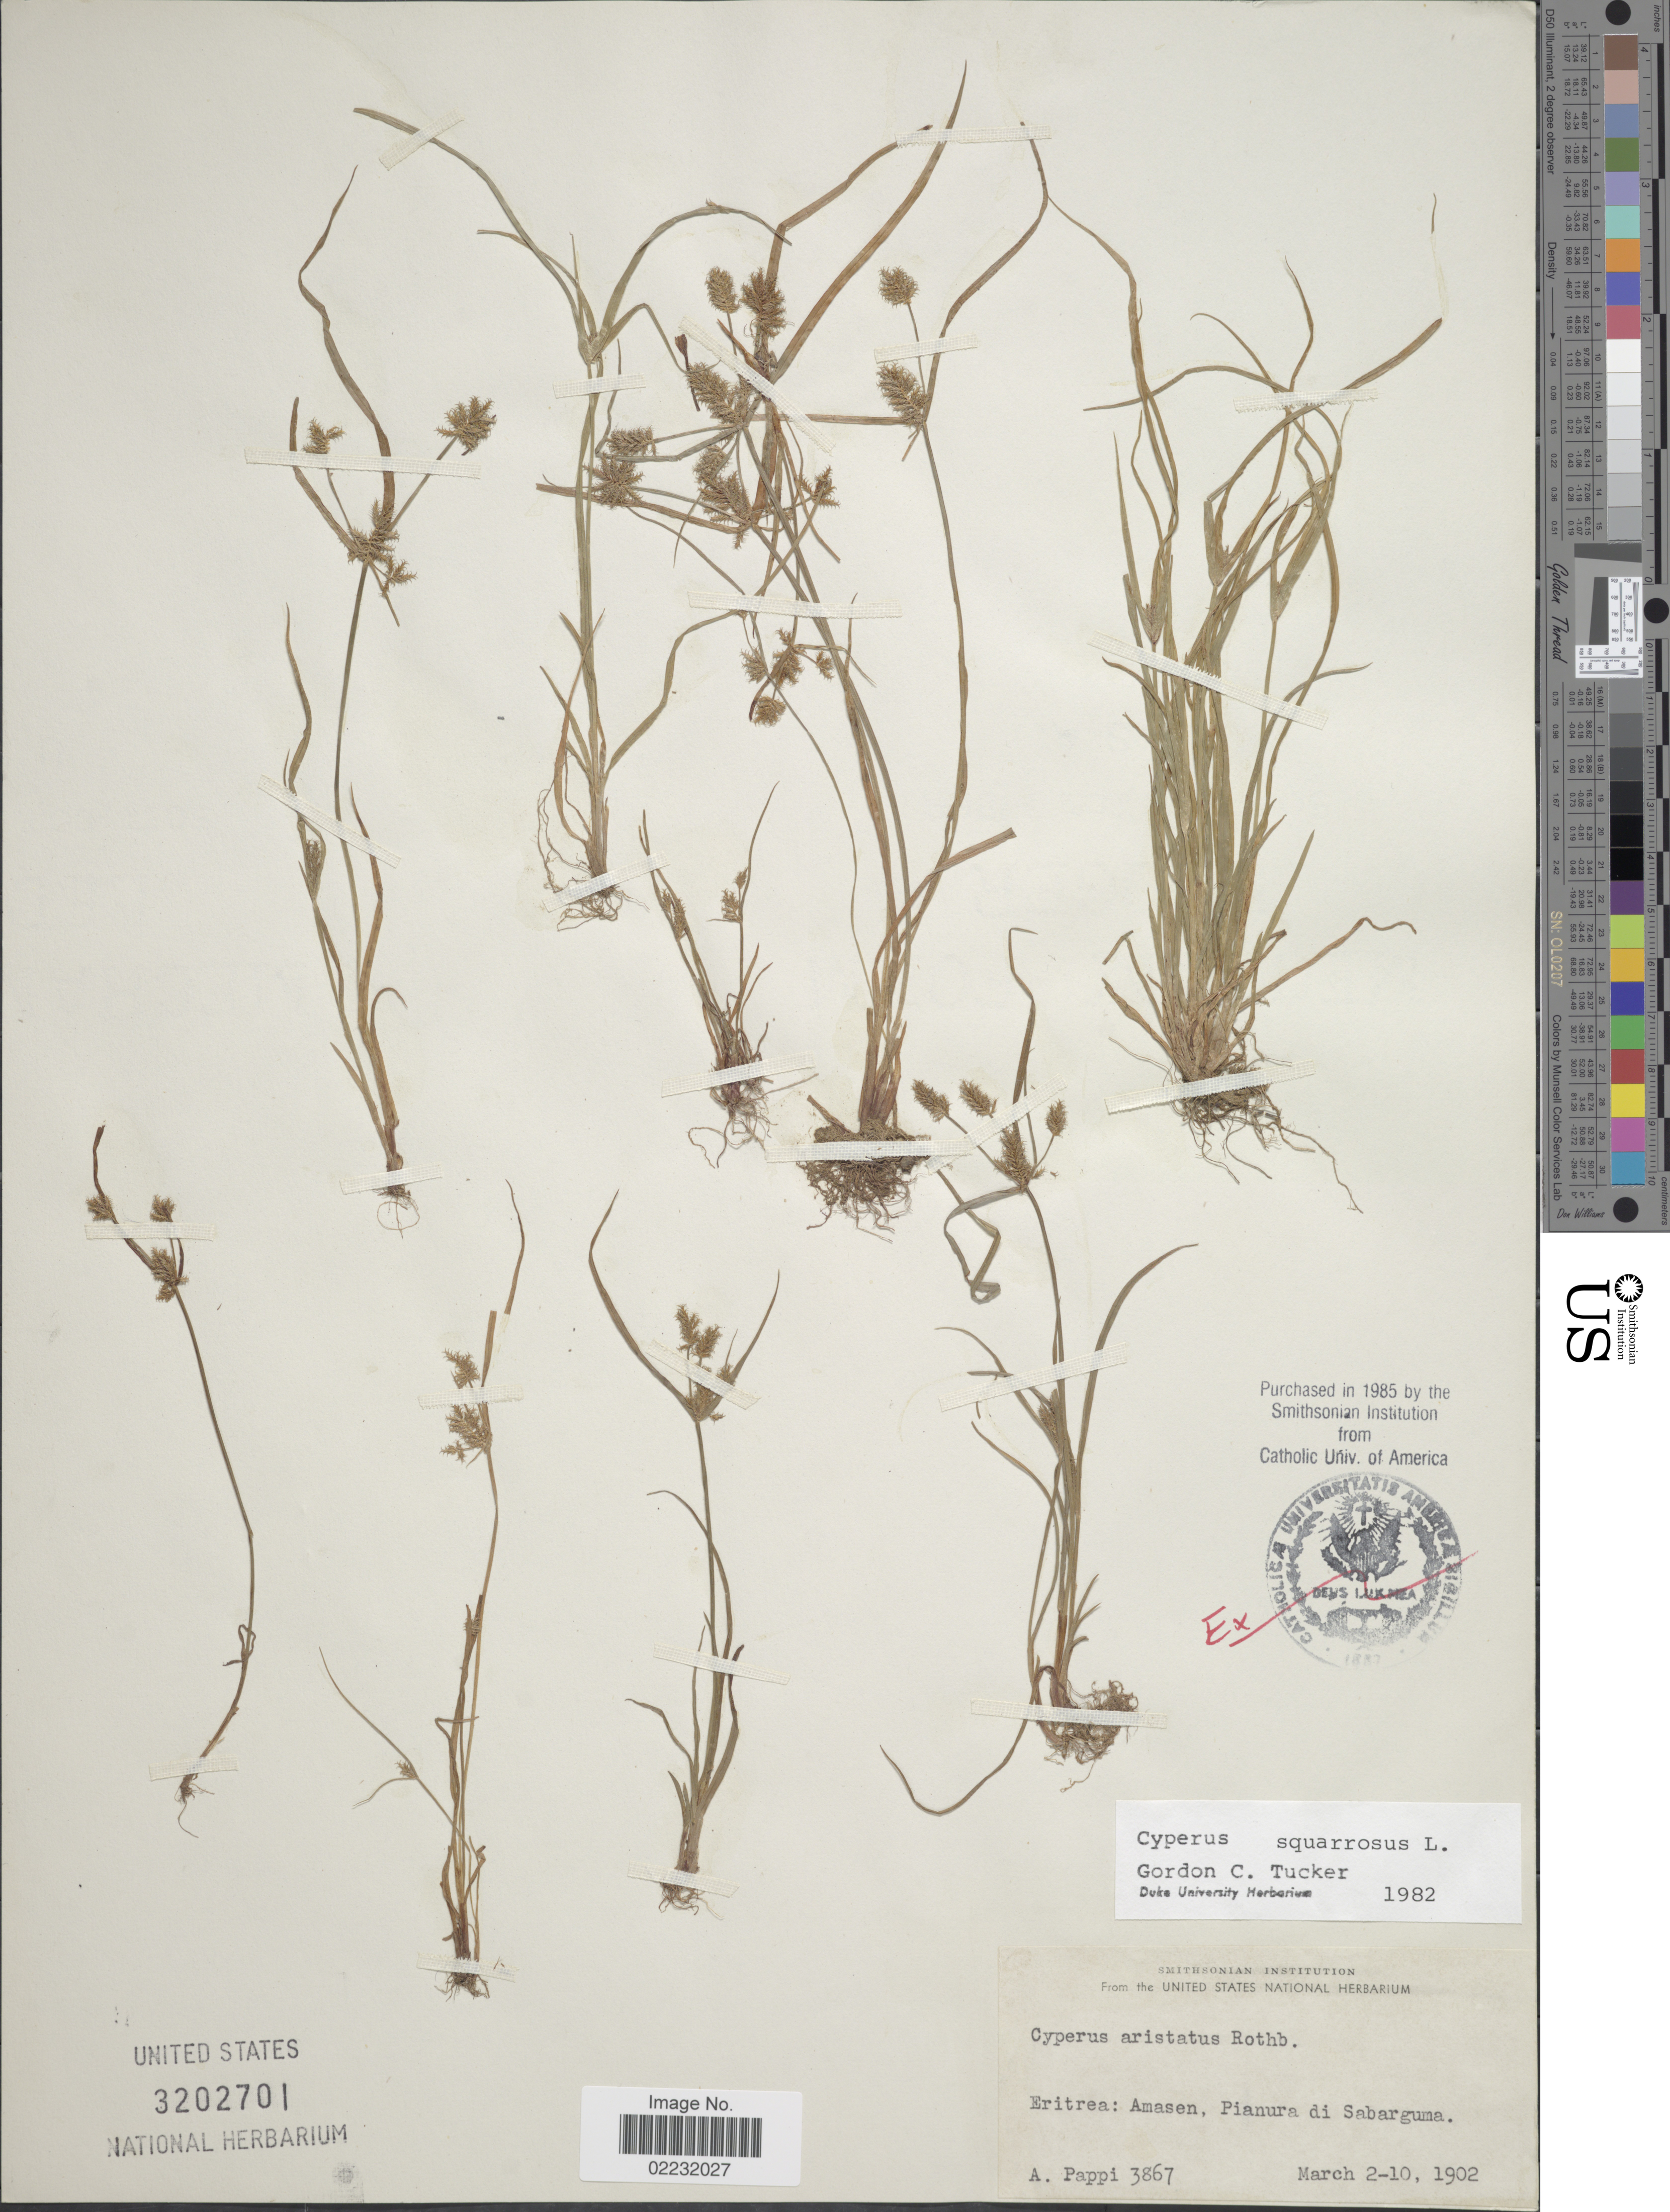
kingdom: Plantae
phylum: Tracheophyta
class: Liliopsida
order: Poales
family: Cyperaceae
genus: Cyperus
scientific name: Cyperus squarrosus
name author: L.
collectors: A. Pappi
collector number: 3867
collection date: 1902-03-02/1902-03-10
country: Eritrea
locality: Amasen, Pianuri di Sabarguma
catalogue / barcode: US 3202701